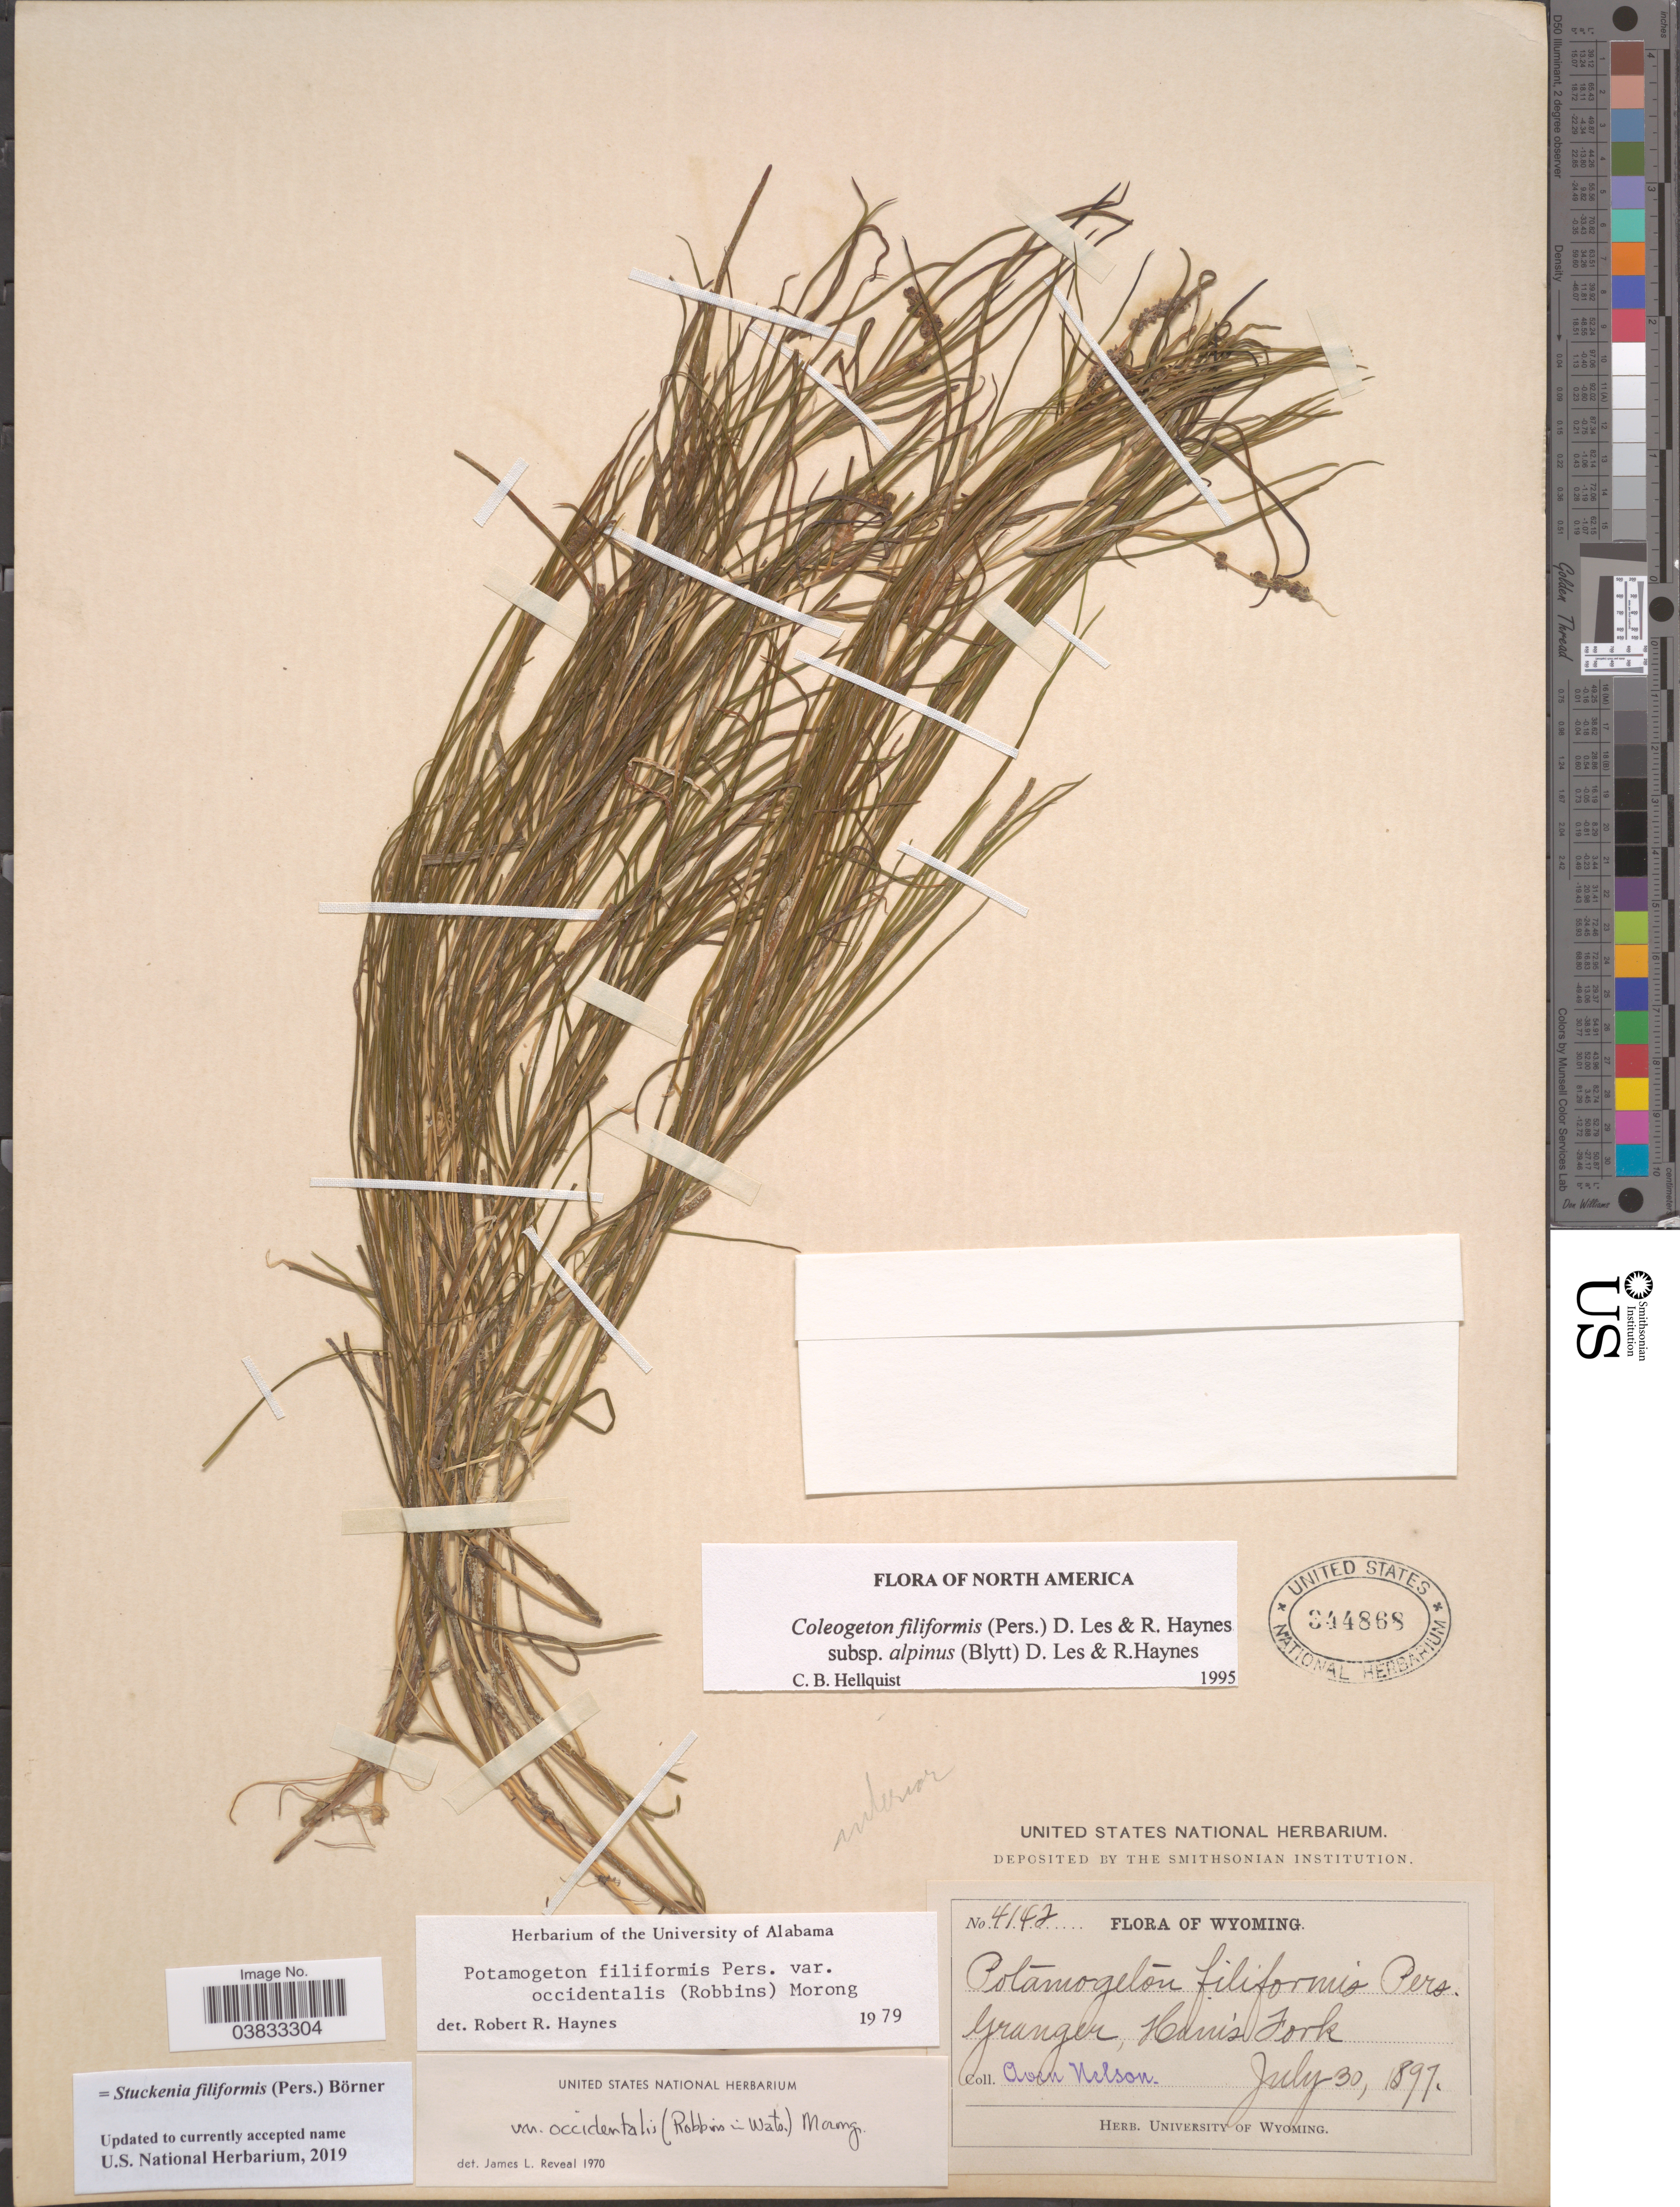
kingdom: Plantae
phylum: Tracheophyta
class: Liliopsida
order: Alismatales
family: Potamogetonaceae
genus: Stuckenia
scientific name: Stuckenia filiformis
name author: (Pers.) Börner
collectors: A. Nelson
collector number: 4142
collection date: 1897-07-30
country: United States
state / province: Wyoming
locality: Granger, Ham's Fork.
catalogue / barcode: US 344868